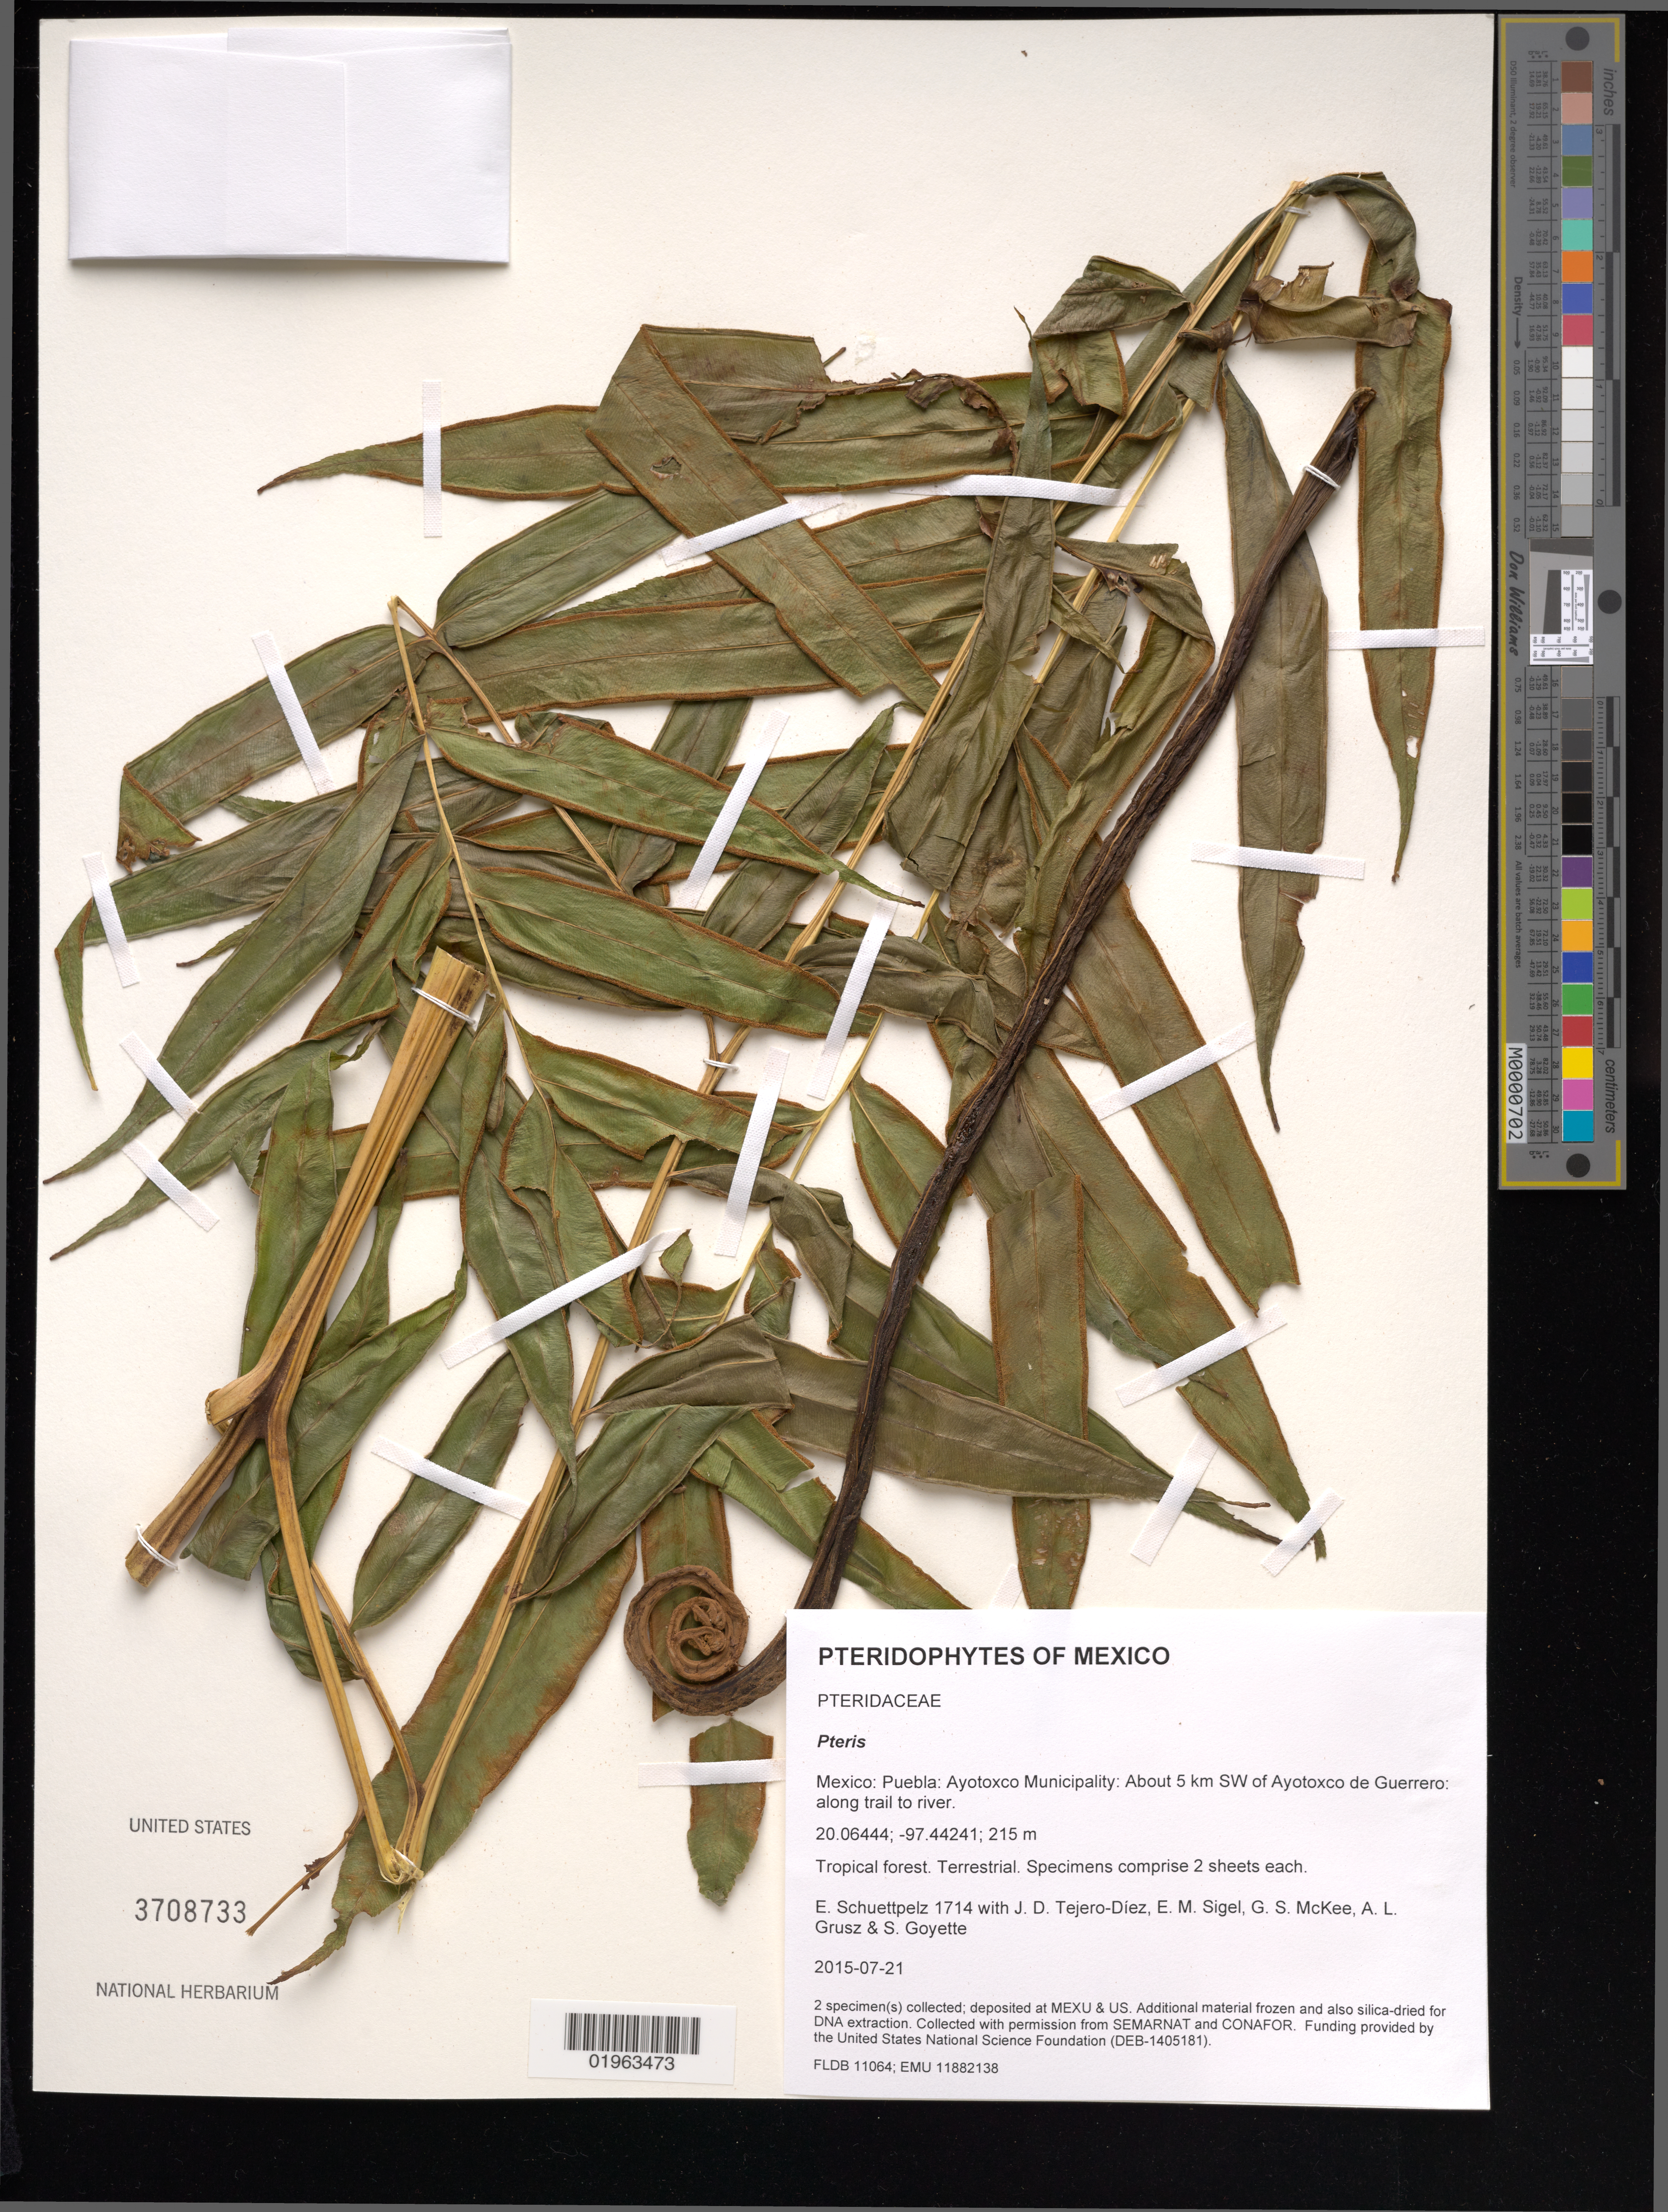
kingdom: Plantae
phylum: Tracheophyta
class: Polypodiopsida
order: Polypodiales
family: Pteridaceae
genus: Pteris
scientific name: Pteris sp.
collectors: E. Schuettpelz, D. Tejero-Díez, E. M. Sigel, G. S. McKee & A. Grusz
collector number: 1714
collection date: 2015-07-21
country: Mexico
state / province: Puebla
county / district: Ayotoxco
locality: About 5 km SW of Ayotoxco de Guerrero: along trail to river.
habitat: Tropical forest.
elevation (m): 215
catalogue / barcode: US 3708733